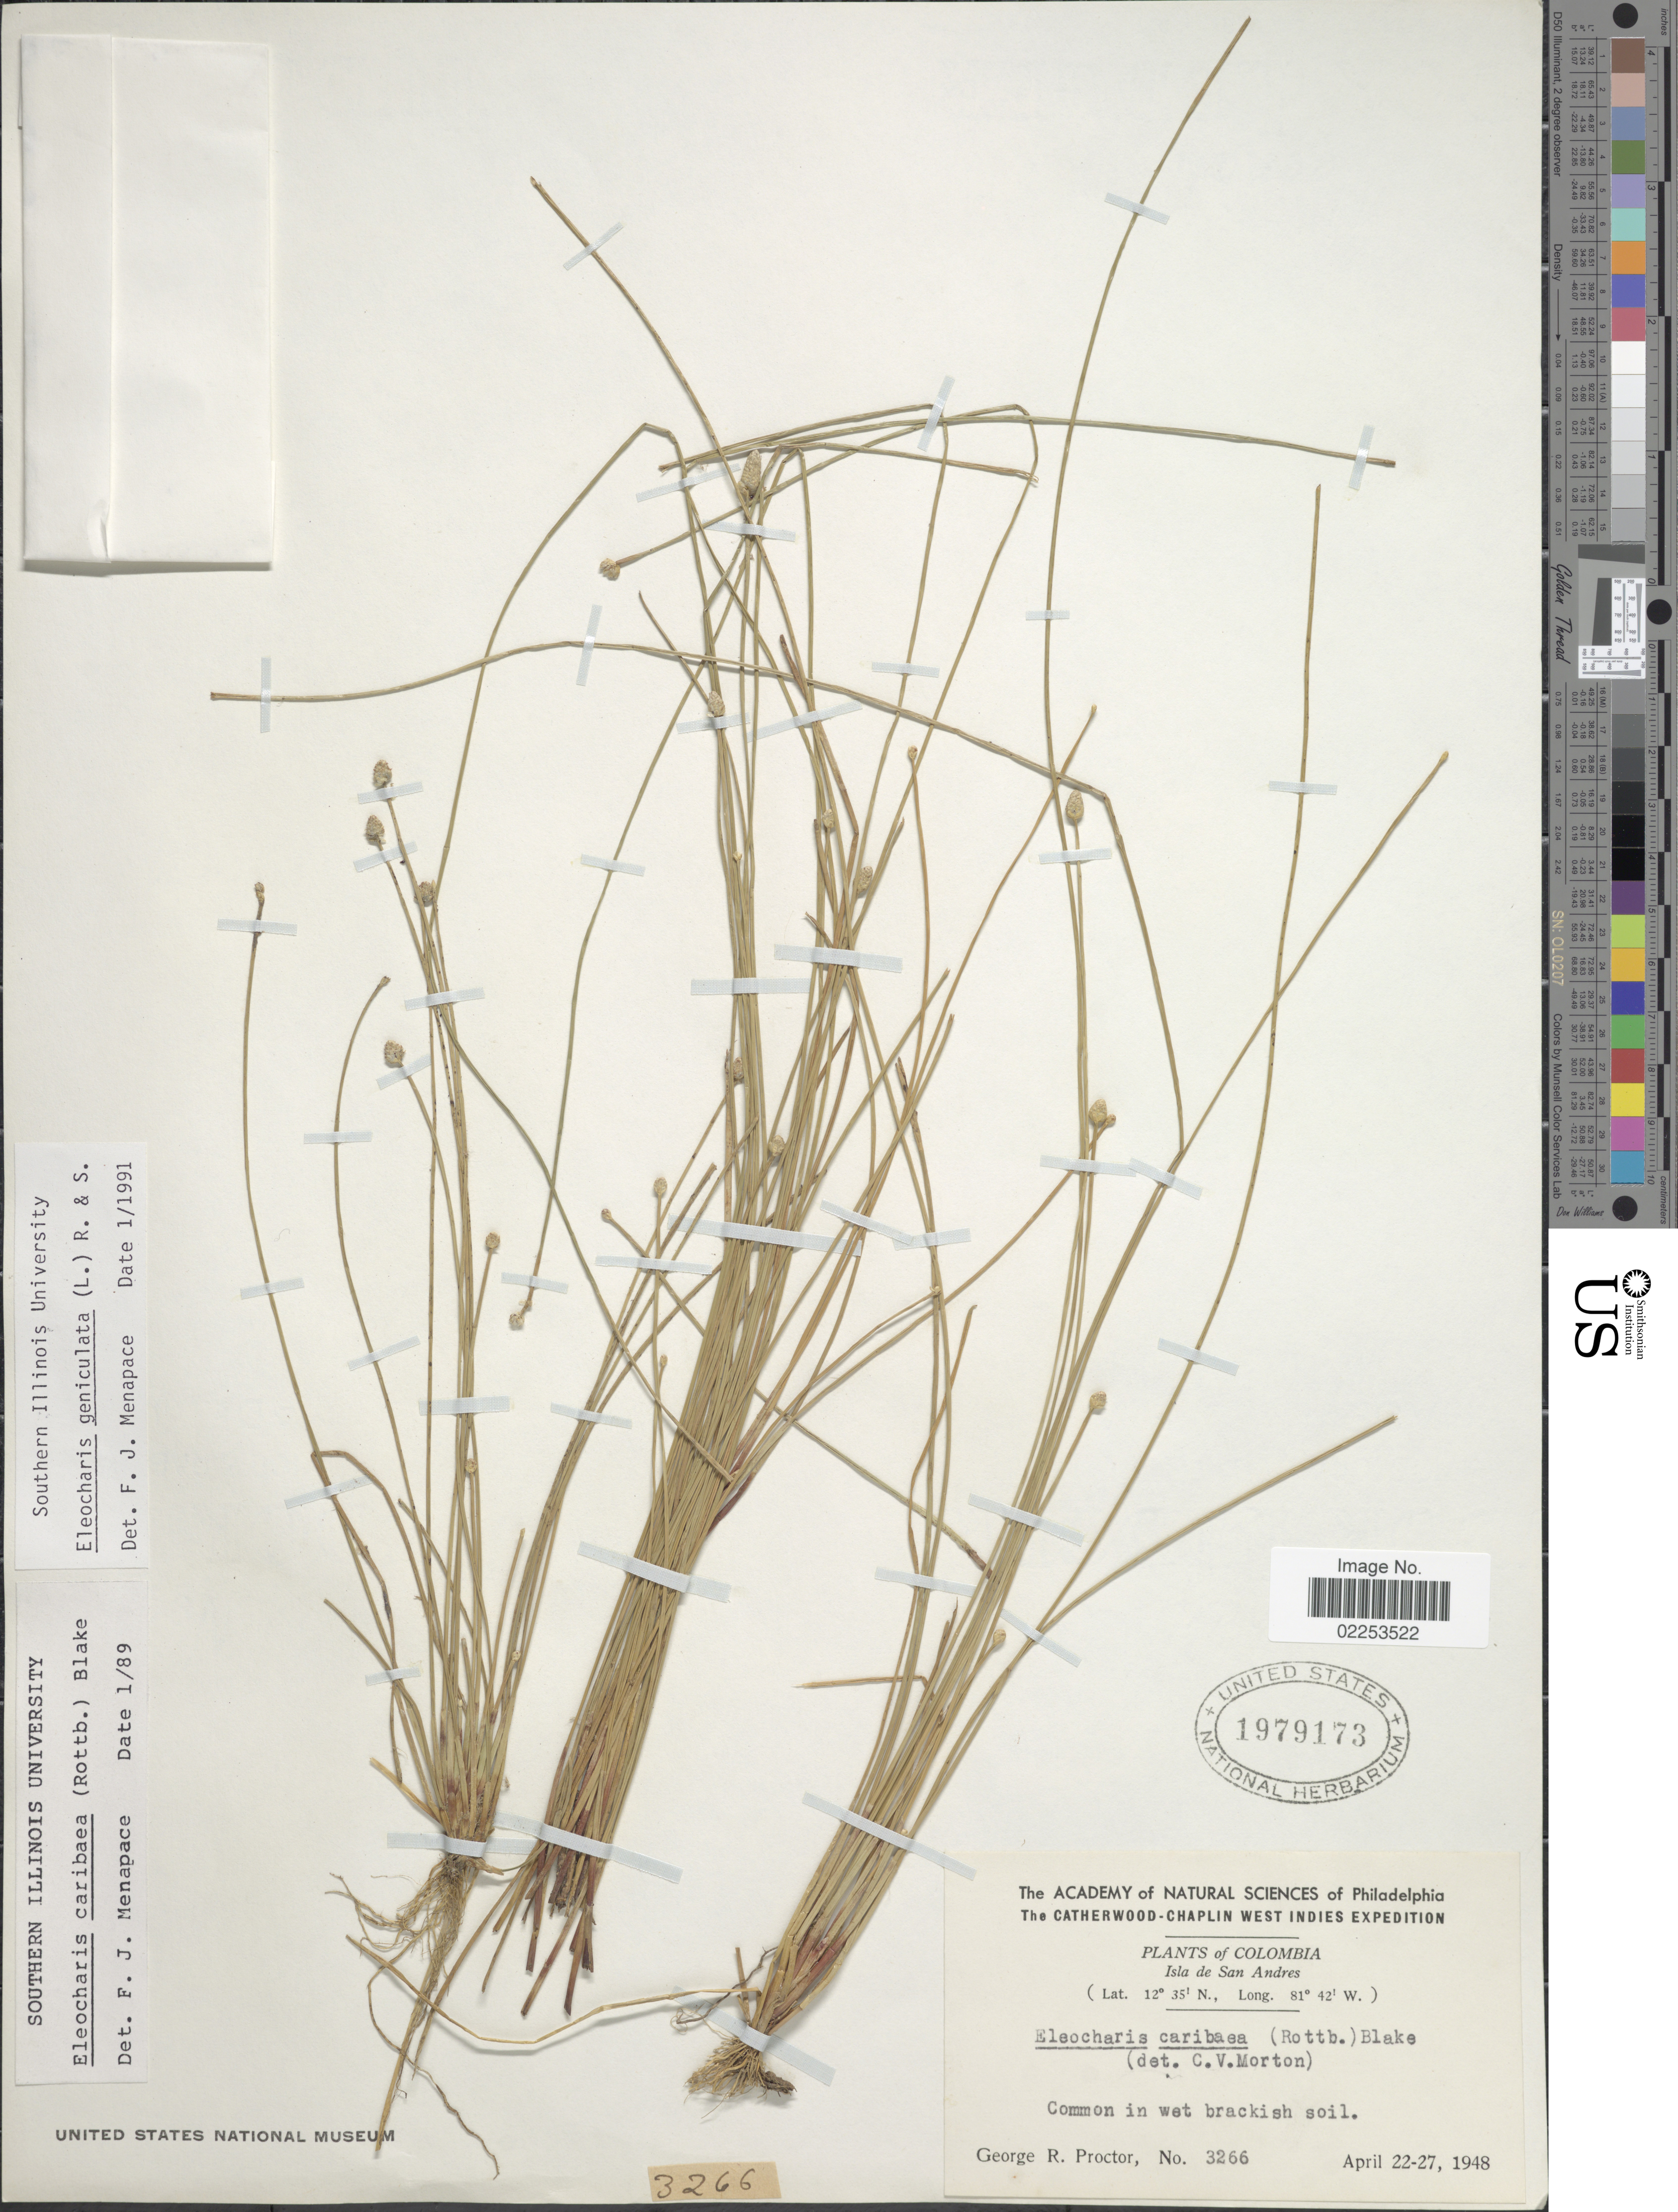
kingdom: Plantae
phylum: Tracheophyta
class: Liliopsida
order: Poales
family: Cyperaceae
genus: Eleocharis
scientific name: Eleocharis geniculata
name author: (L.) Roem. & Schult.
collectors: G. R. Proctor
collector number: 3266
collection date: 1948-04-22/1948-04-27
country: Colombia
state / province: San Andres y Providencia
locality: Isla de San Andres.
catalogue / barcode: US 1979173